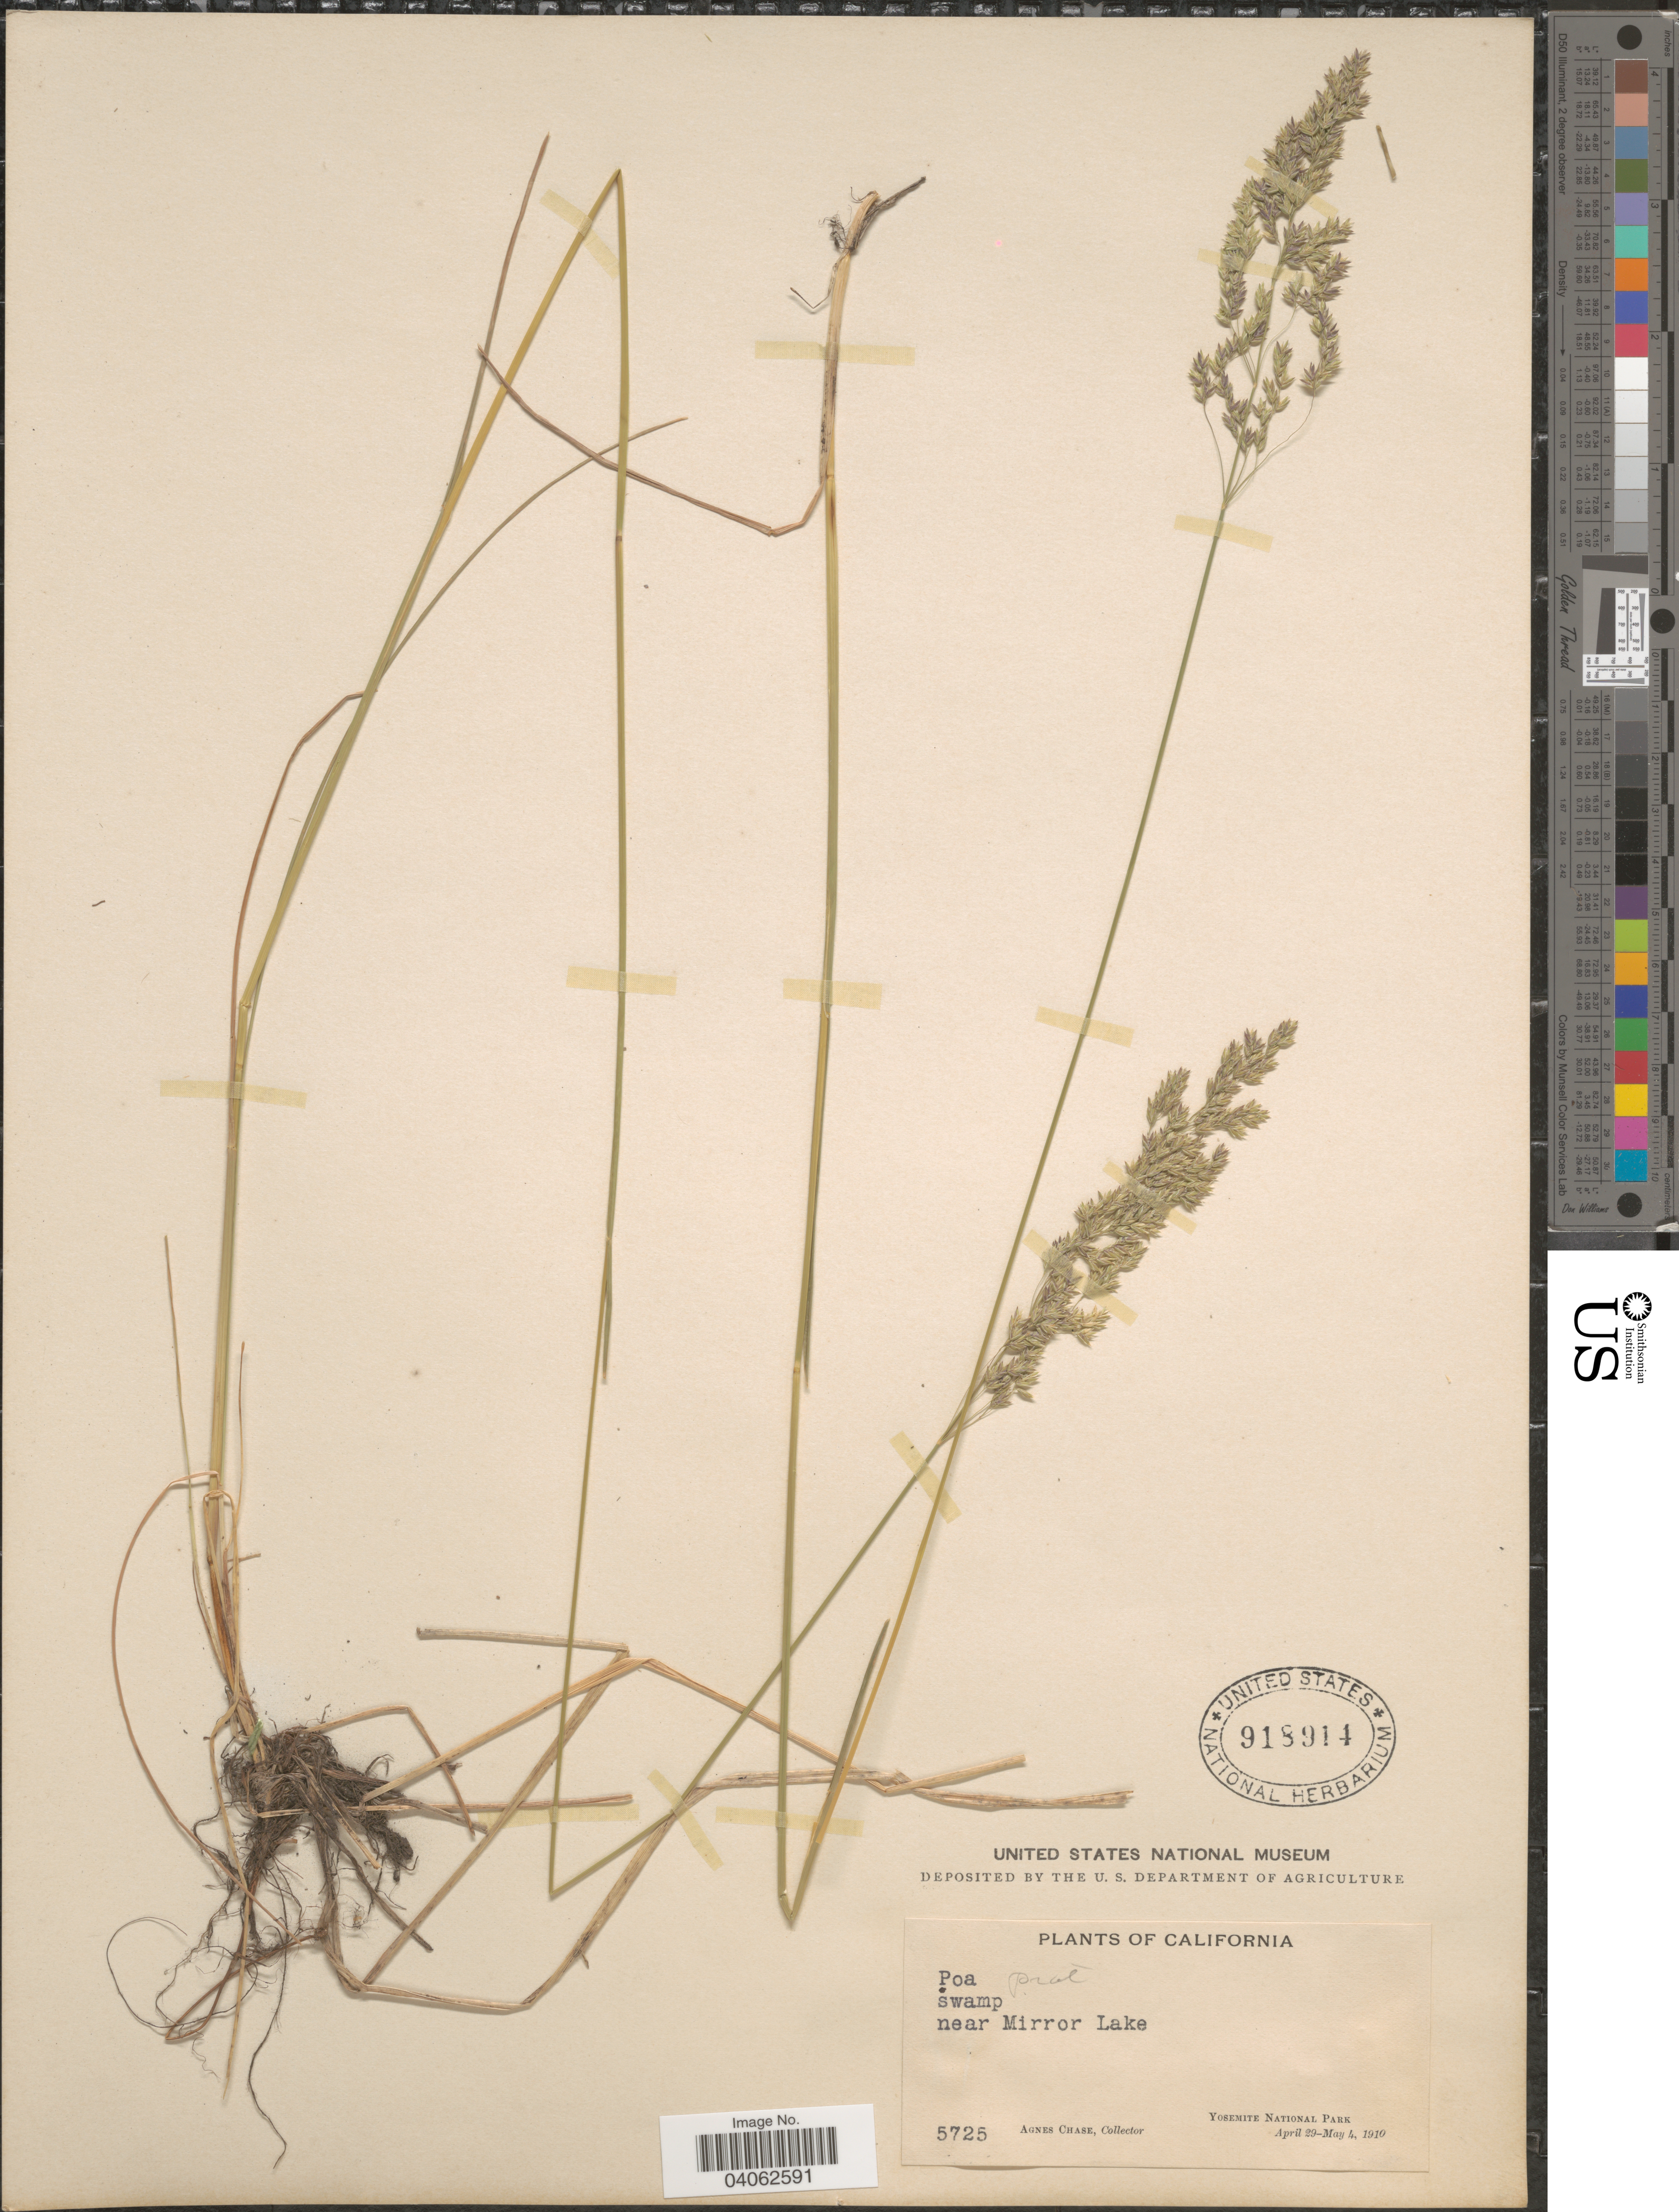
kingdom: Plantae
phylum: Tracheophyta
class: Liliopsida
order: Poales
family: Poaceae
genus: Poa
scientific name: Poa pratensis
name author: L.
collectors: A. Chase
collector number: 5725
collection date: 1910-04-29/1910-05-04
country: United States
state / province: California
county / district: Mariposa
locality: Swamp near Mirror Lake. Yosemite National Park.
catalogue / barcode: US 918914